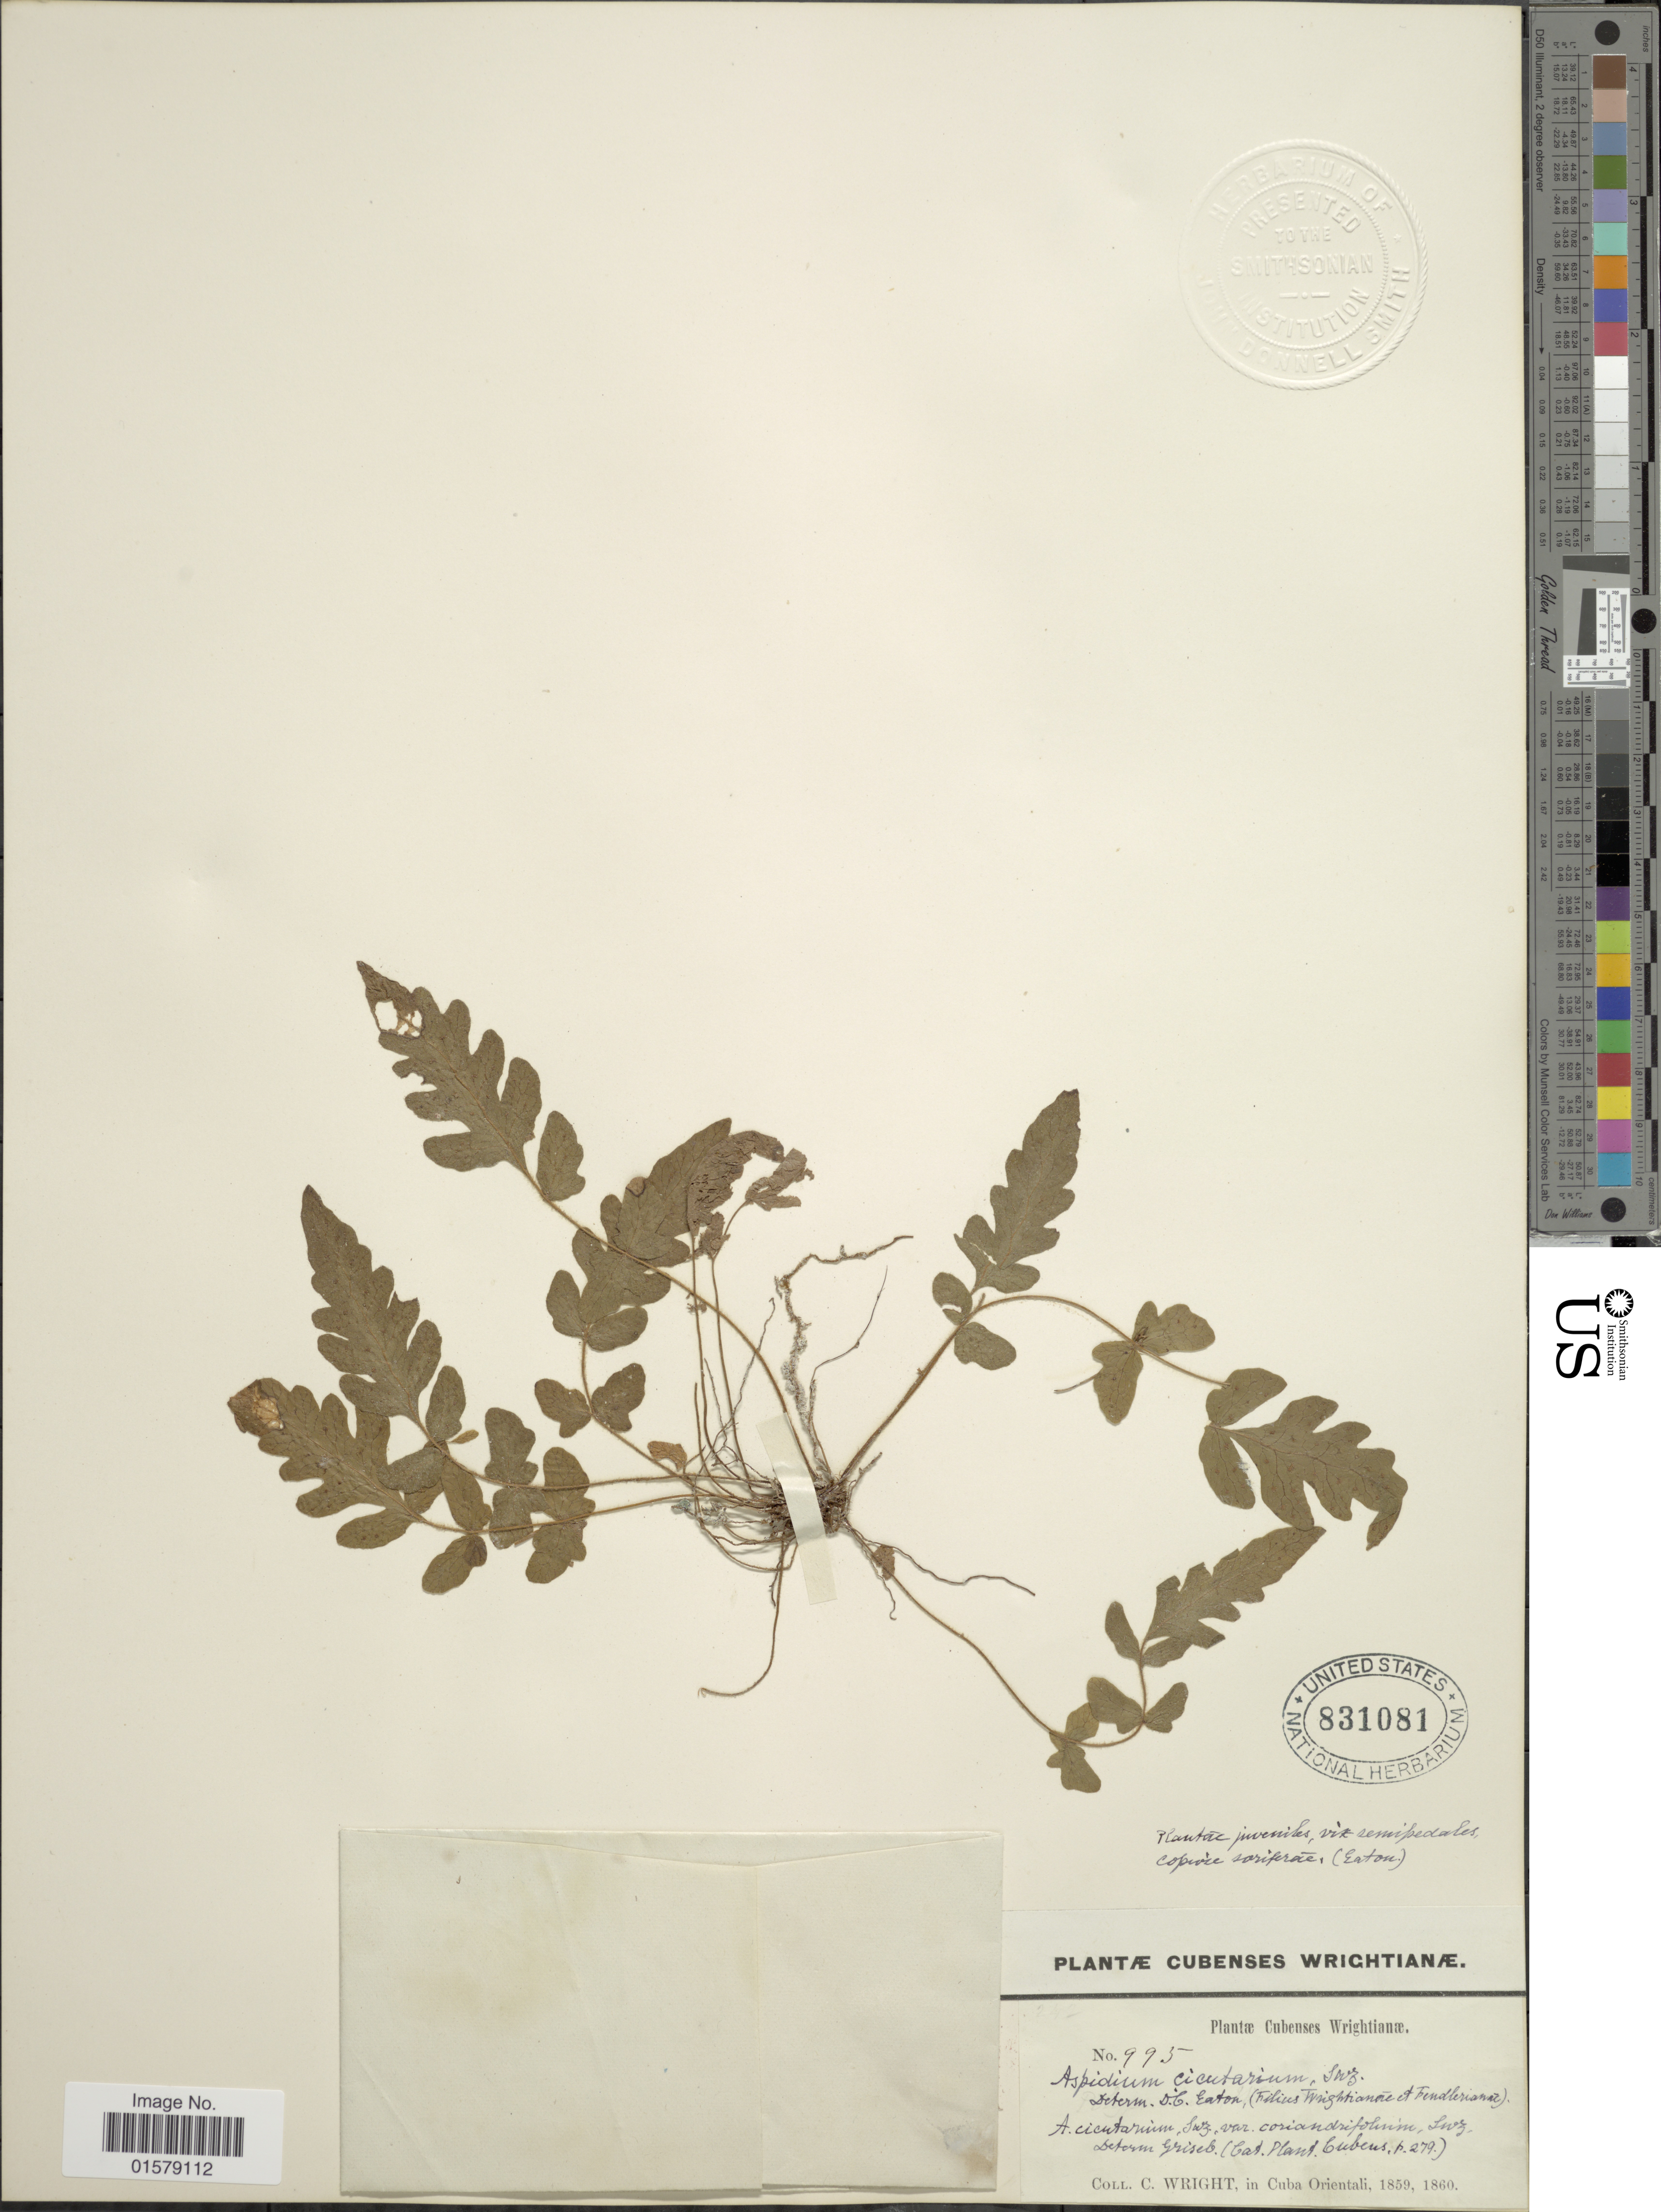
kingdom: Plantae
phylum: Tracheophyta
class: Polypodiopsida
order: Polypodiales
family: Tectariaceae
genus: Tectaria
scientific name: Tectaria coriandrifolia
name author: Underw.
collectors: C. Wright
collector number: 995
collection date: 1859/1860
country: Cuba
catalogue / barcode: US 831081